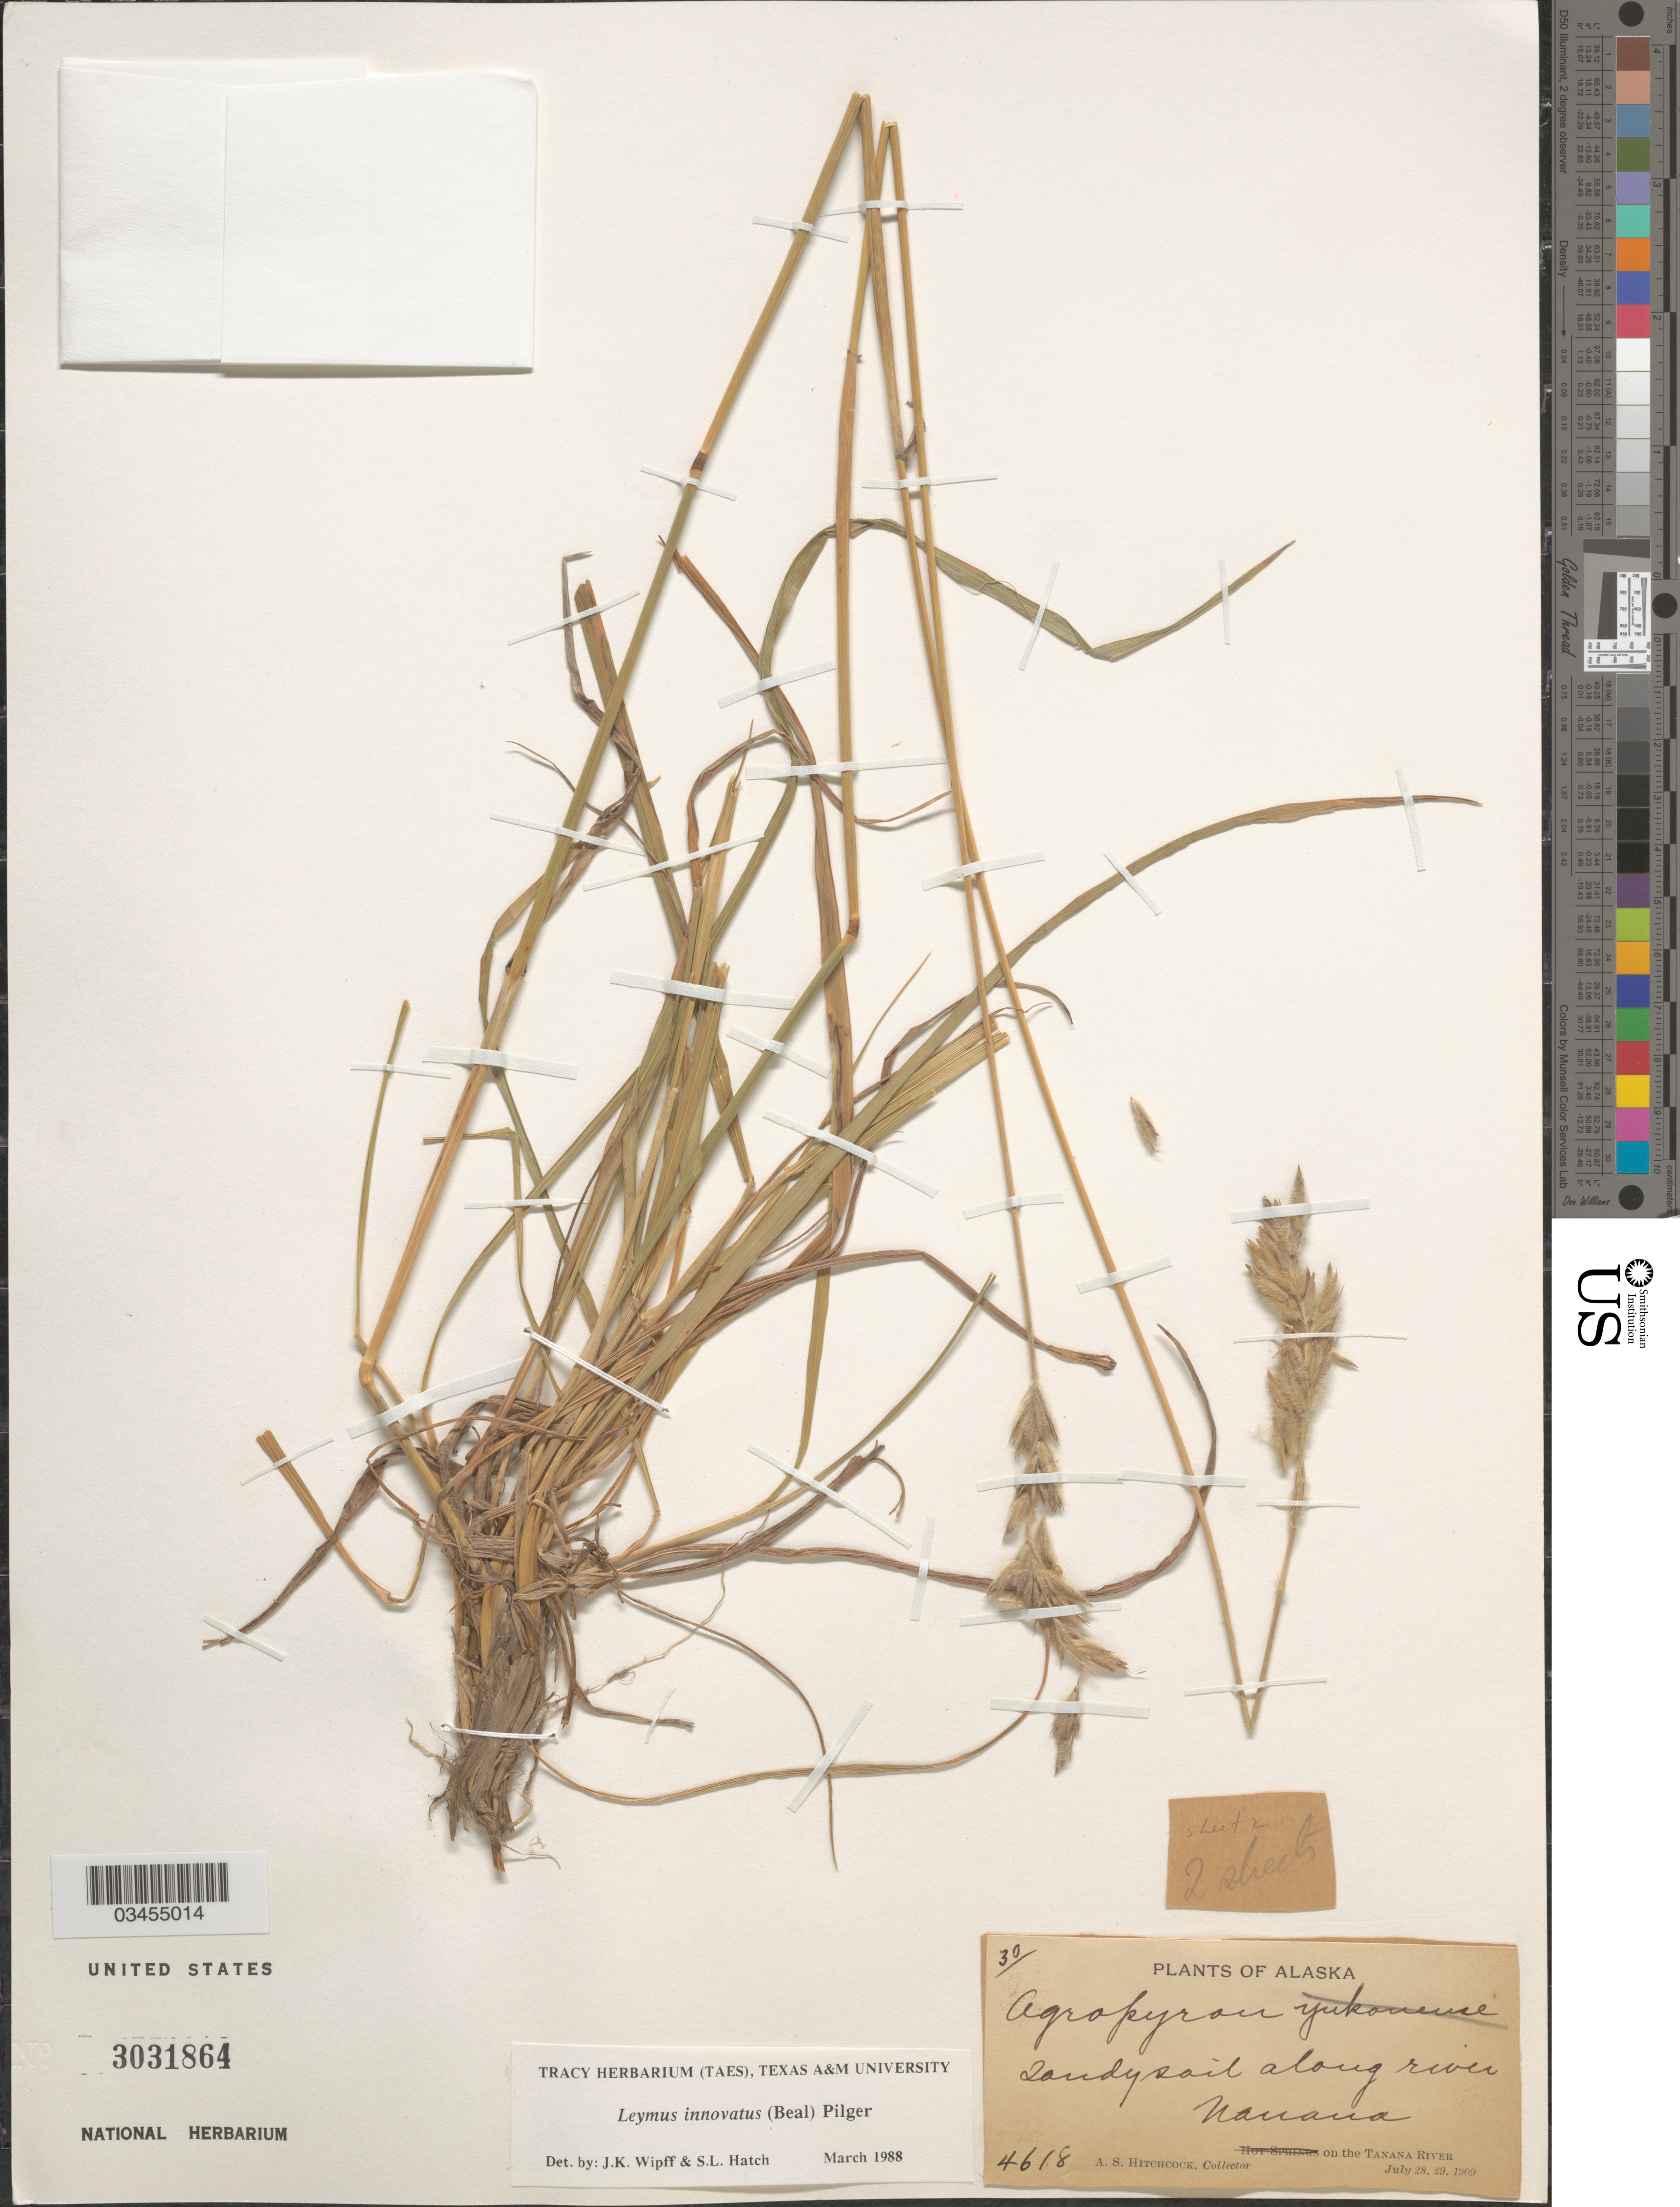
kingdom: Plantae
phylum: Tracheophyta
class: Liliopsida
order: Poales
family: Poaceae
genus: Leymus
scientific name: Leymus innovatus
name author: (W.J. Beal) Pilg.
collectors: A. S. Hitchcock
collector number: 4618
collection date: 1909-07-28/1909-07-29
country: United States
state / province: Alaska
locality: Sandy soil along river. Nanana on the Tanana River.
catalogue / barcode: US 3031864